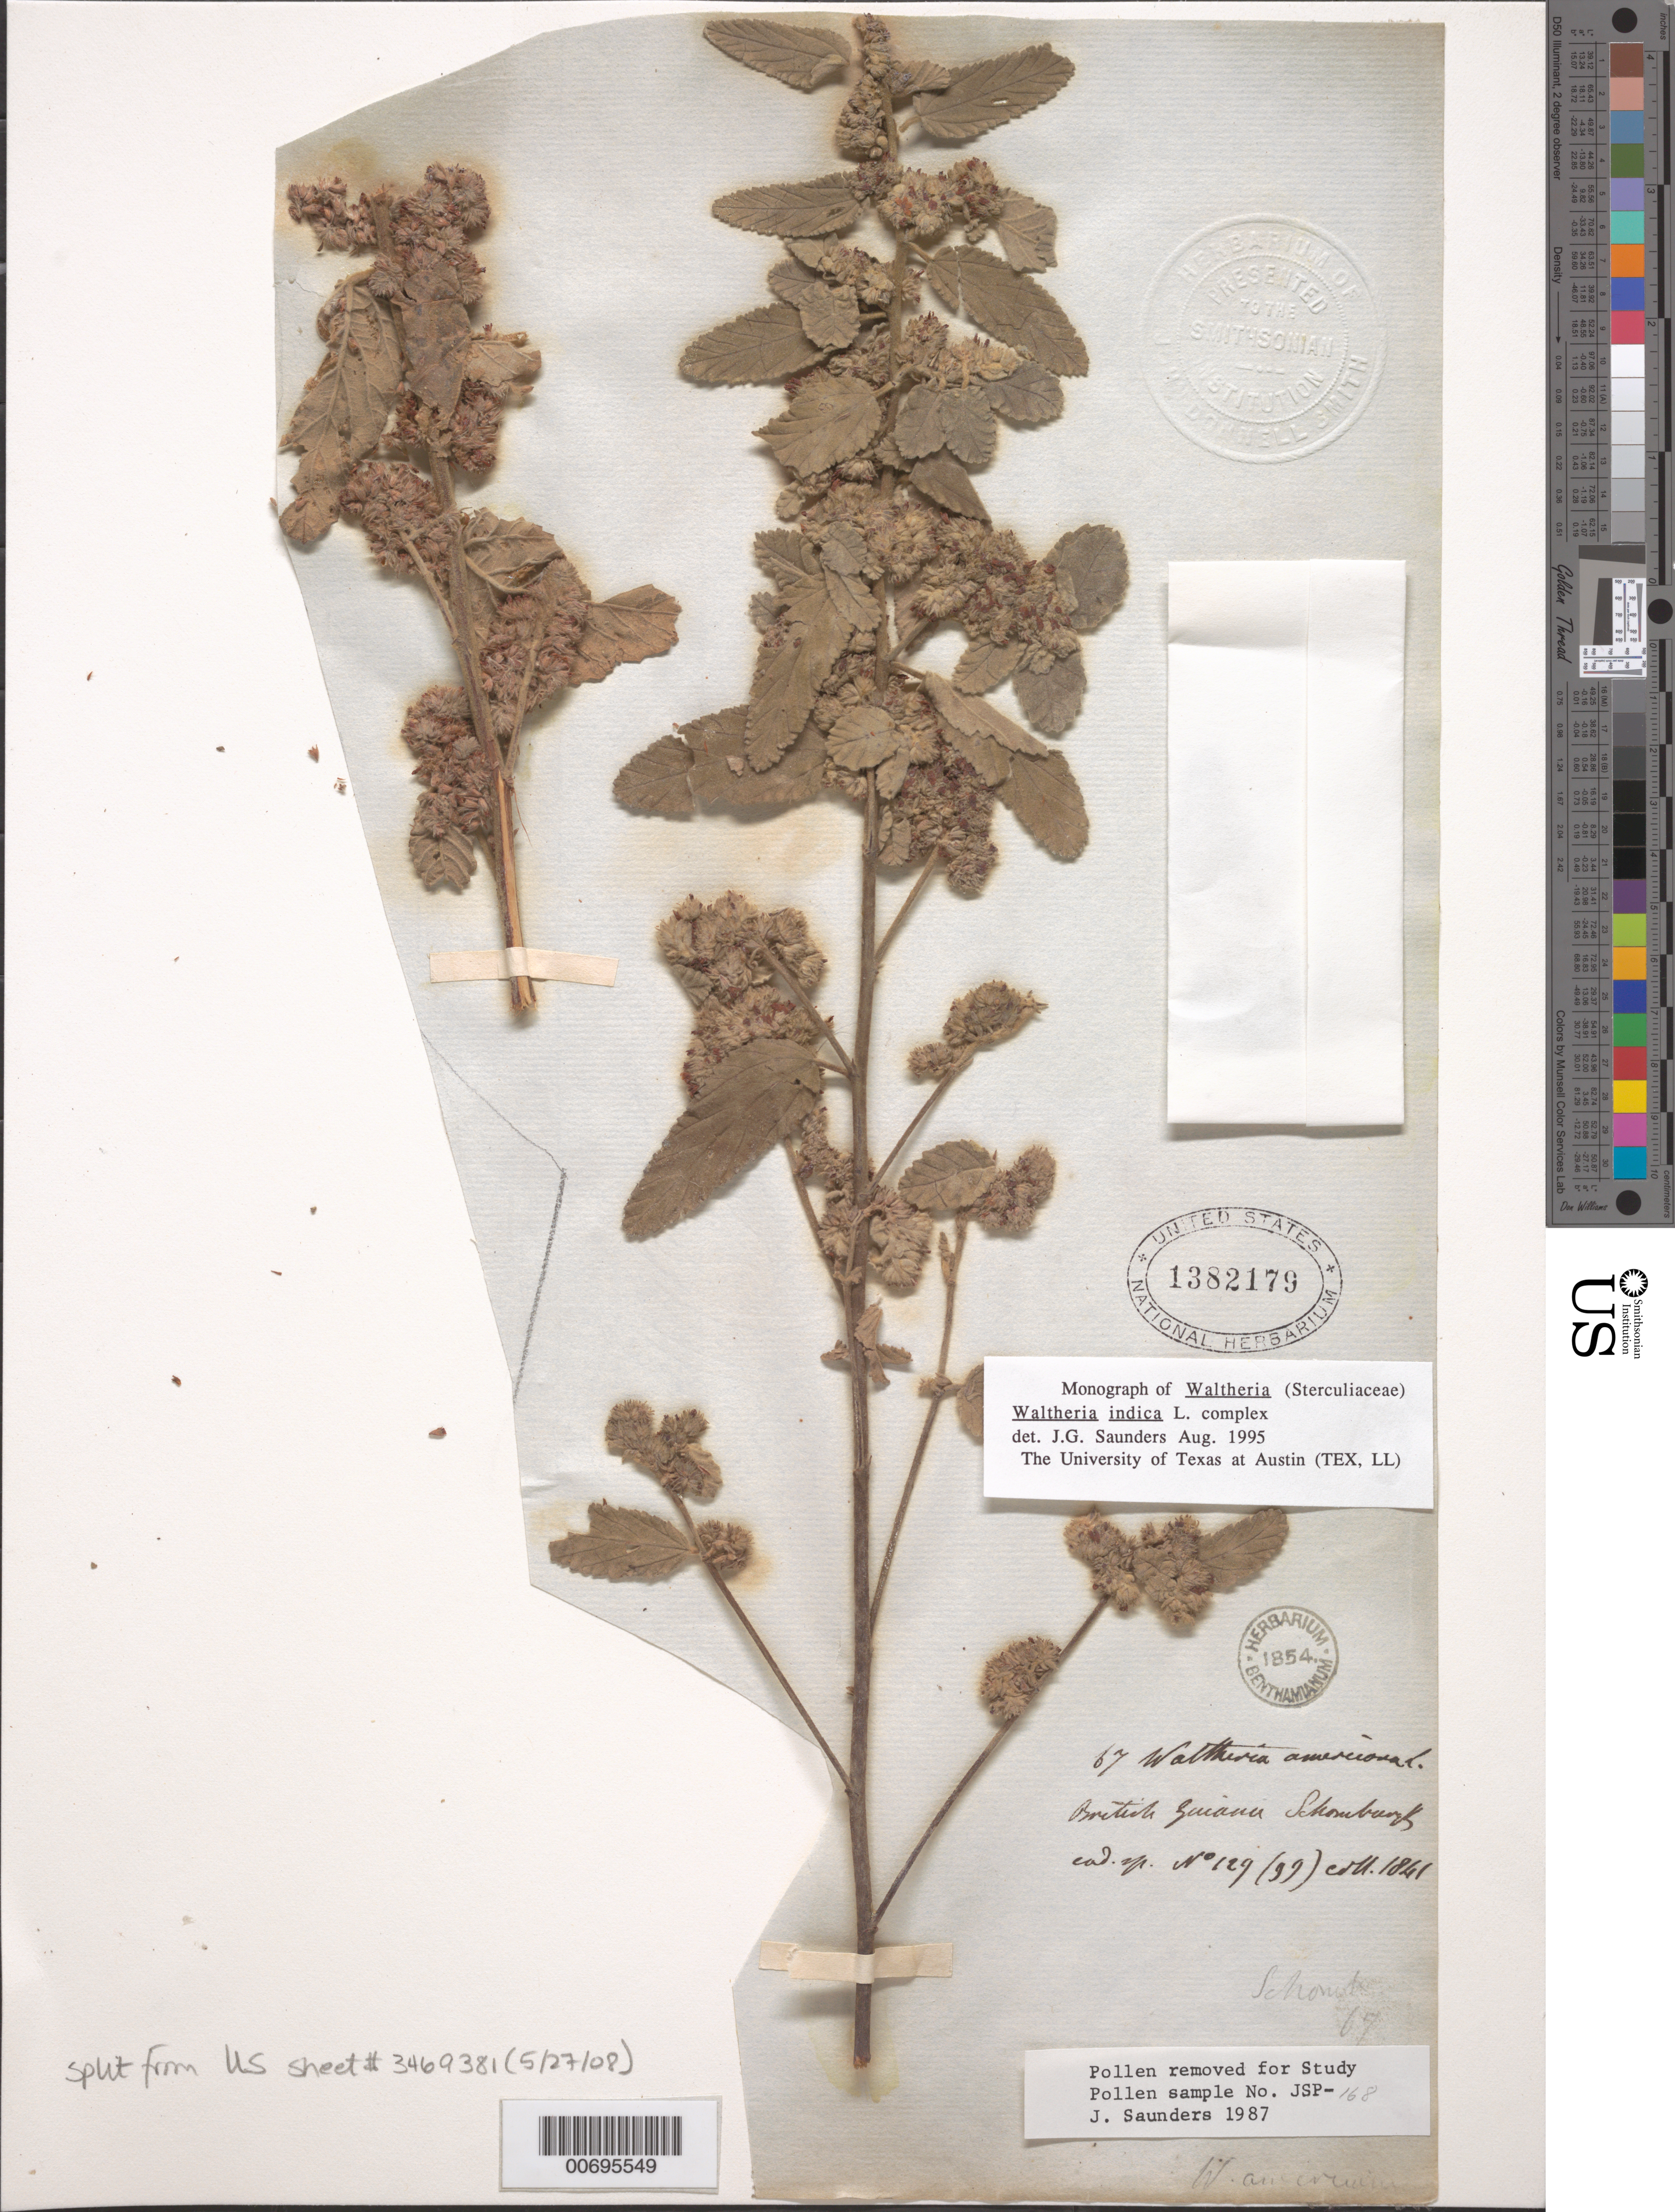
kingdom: Plantae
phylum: Tracheophyta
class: Magnoliopsida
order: Malvales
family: Malvaceae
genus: Waltheria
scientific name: Waltheria indica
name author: L.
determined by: Saunders, J. G.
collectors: R. H. Schomburgk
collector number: II 129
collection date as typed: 1841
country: Guyana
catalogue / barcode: US 1382179